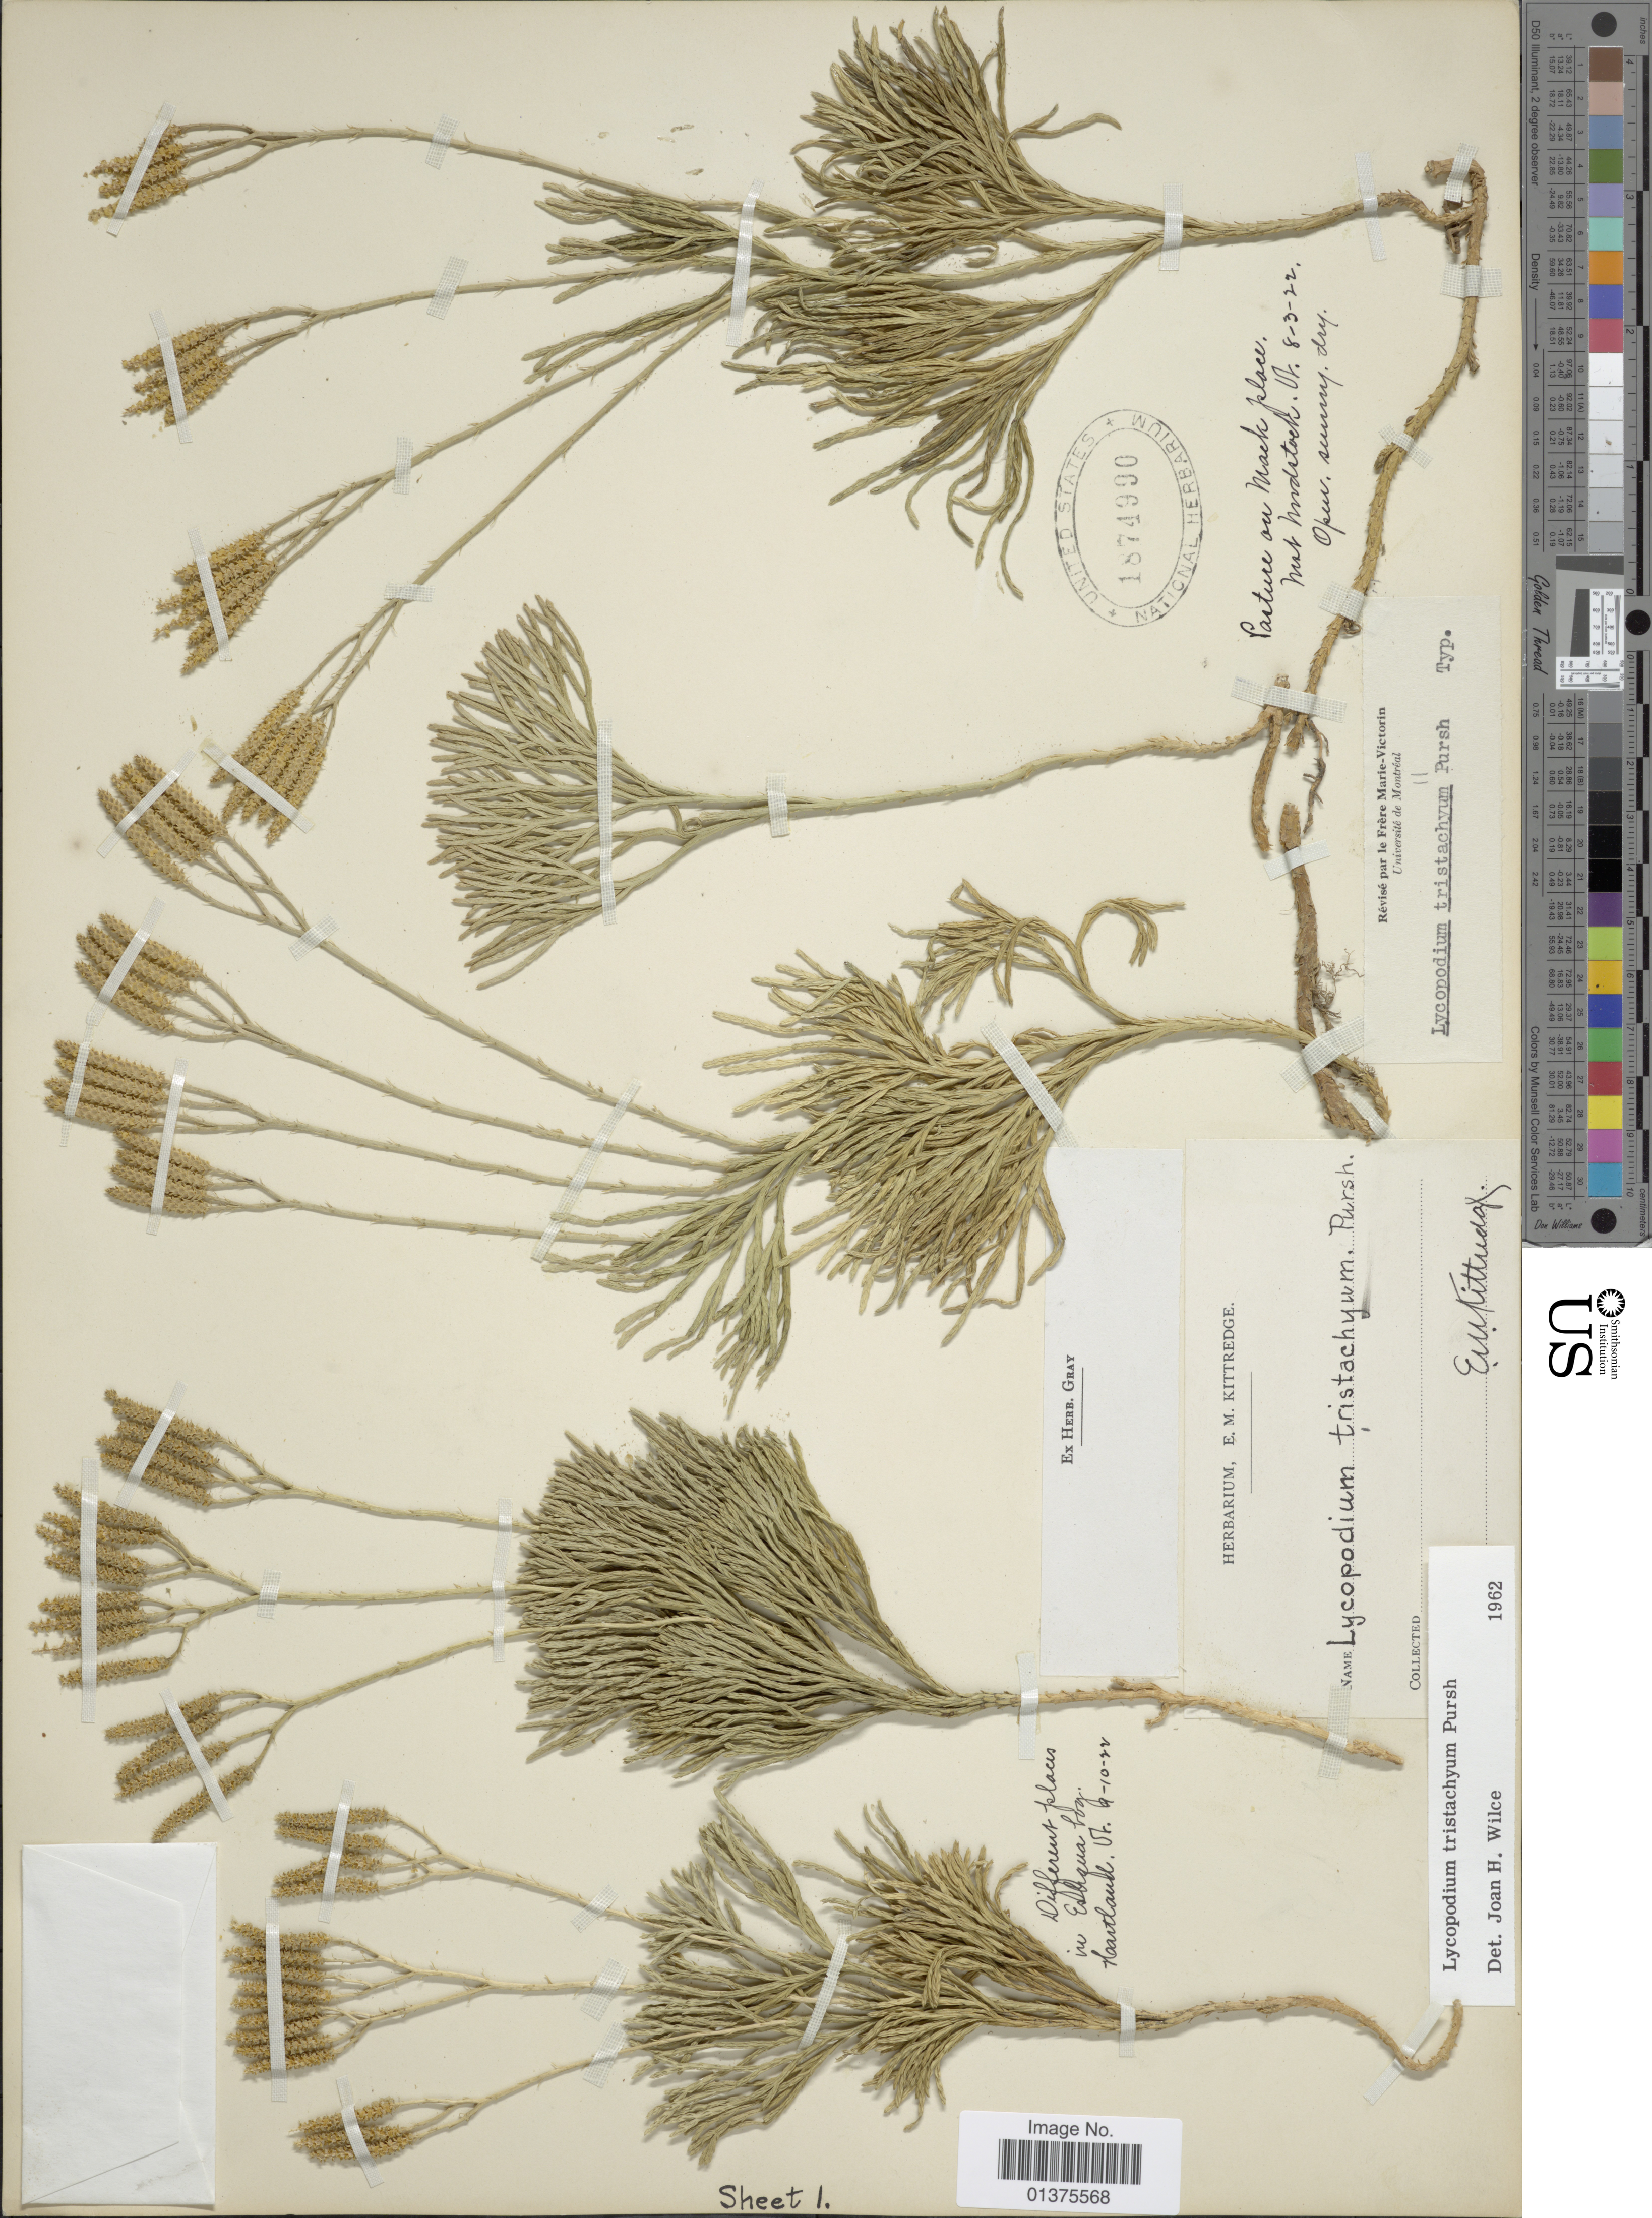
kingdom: Plantae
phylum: Tracheophyta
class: Lycopodiopsida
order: Lycopodiales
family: Lycopodiaceae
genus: Diphasiastrum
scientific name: Diphasiastrum tristachyum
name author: (Pursh) Holub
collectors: E. Kittridge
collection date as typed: Transcribed d/m/y: 8/3/22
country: United States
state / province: Vermont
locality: Pasture on Mack place. West Woodstock, Vt.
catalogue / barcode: US 1874990